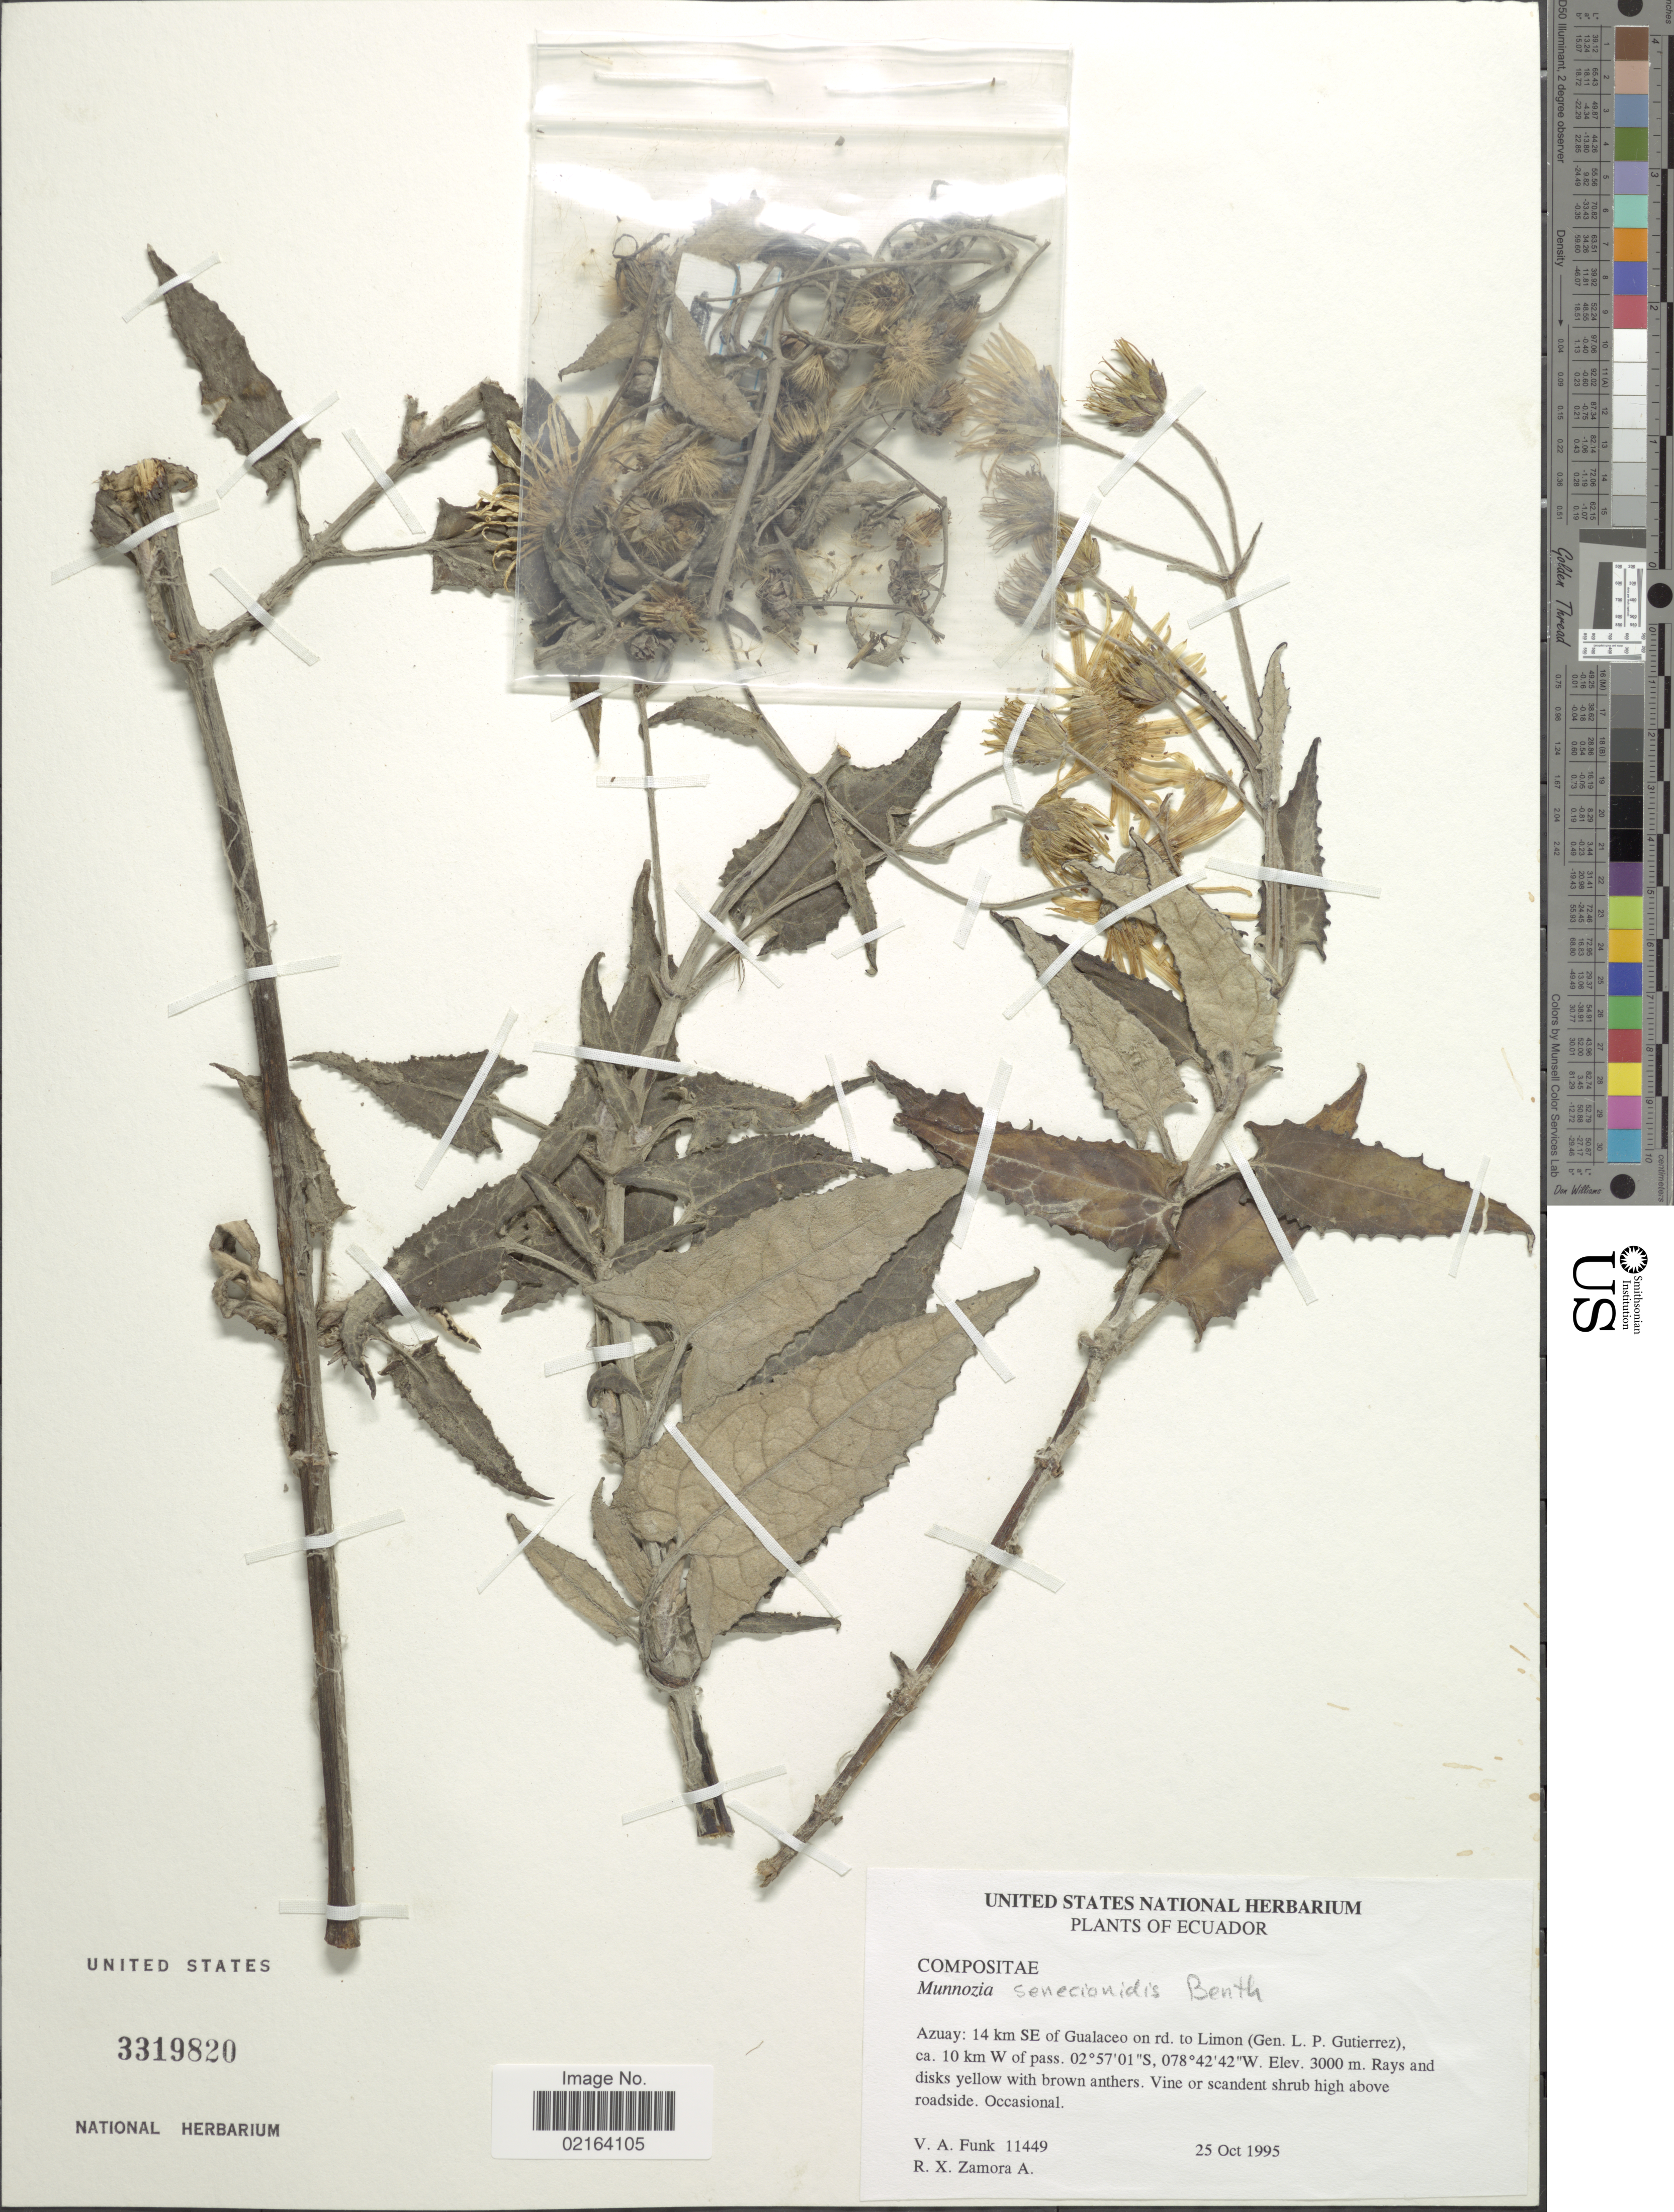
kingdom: Plantae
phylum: Tracheophyta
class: Magnoliopsida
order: Asterales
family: Asteraceae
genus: Munnozia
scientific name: Munnozia senecionidis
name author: Benth.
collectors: V. Funk & R. Zamora A.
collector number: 11449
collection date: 1995-10-25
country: Ecuador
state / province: Azuay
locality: Azuay: 14 km SE of Gualaceo on rd. to Limon, 10 km W of pass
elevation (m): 3000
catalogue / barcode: US 3319820